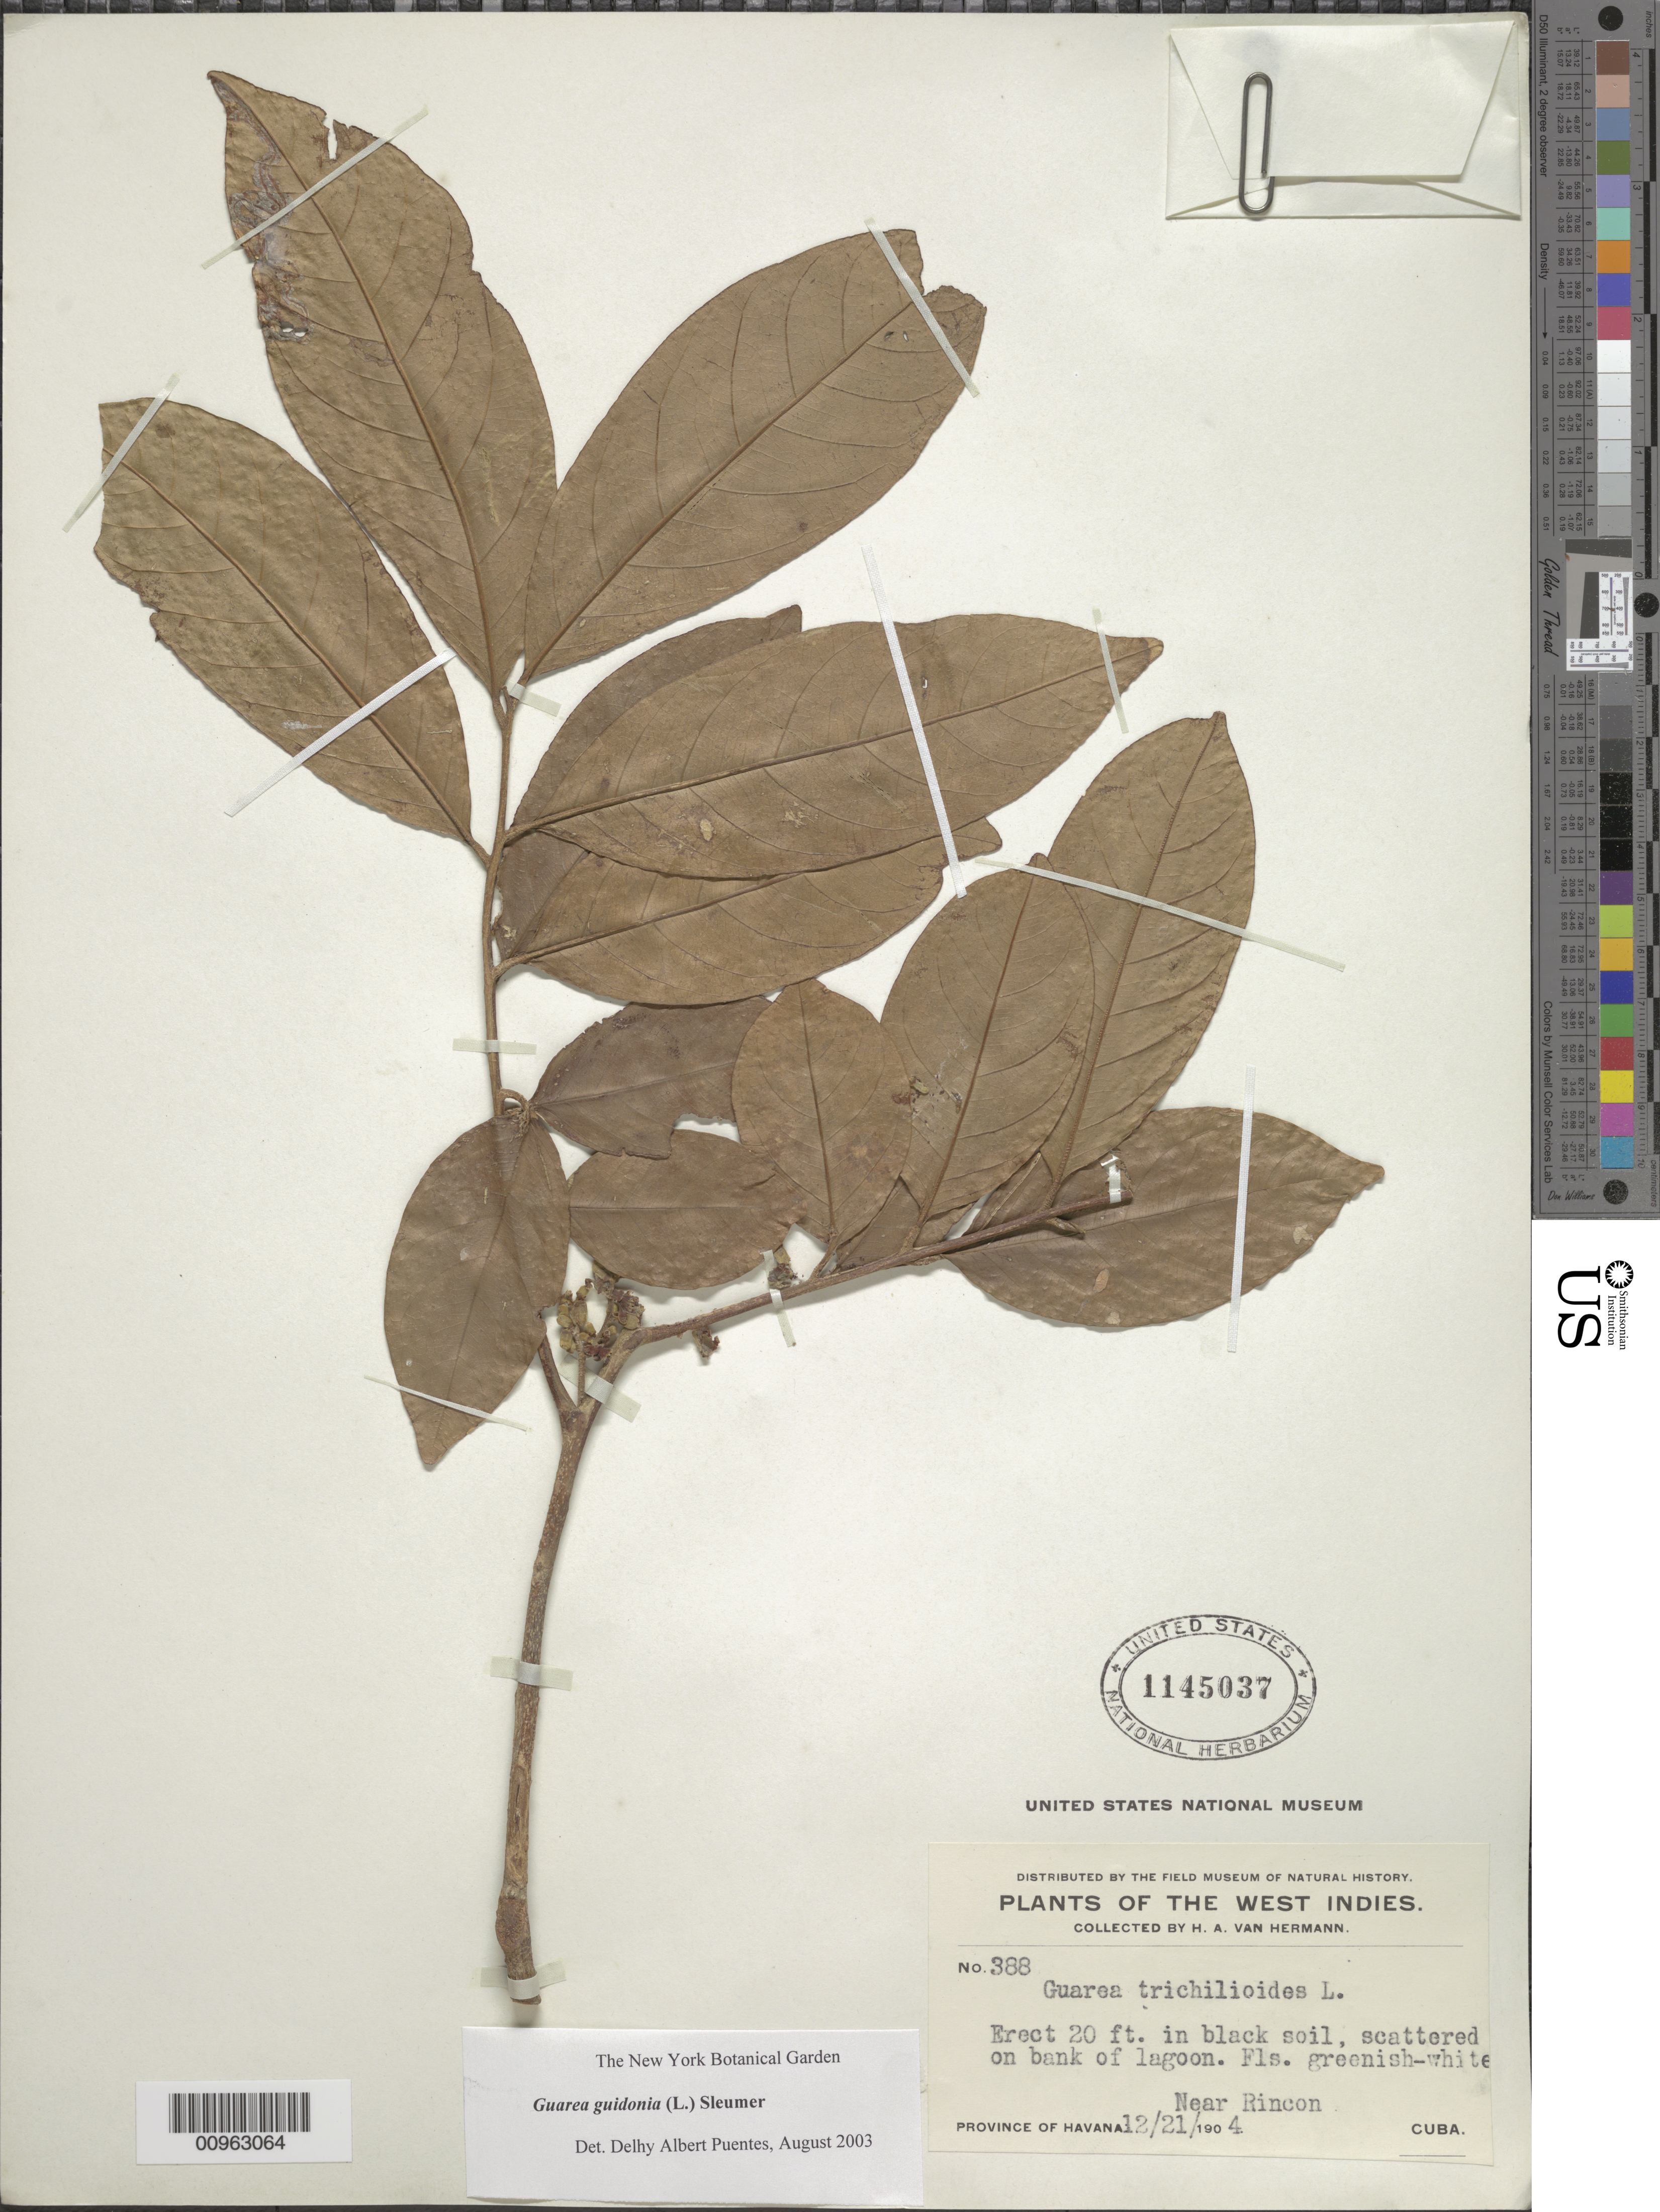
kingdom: Plantae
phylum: Tracheophyta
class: Magnoliopsida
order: Sapindales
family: Meliaceae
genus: Guarea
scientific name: Guarea guidonia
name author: (L.) Sleumer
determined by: Puentes, D. A.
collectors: H. A. Van Hermann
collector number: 388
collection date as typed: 21 Dec 1904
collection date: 1904-12-21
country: Cuba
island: Cuba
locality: Near Rincon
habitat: In black soil, scattered on bank of lagoon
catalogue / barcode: US 1145037